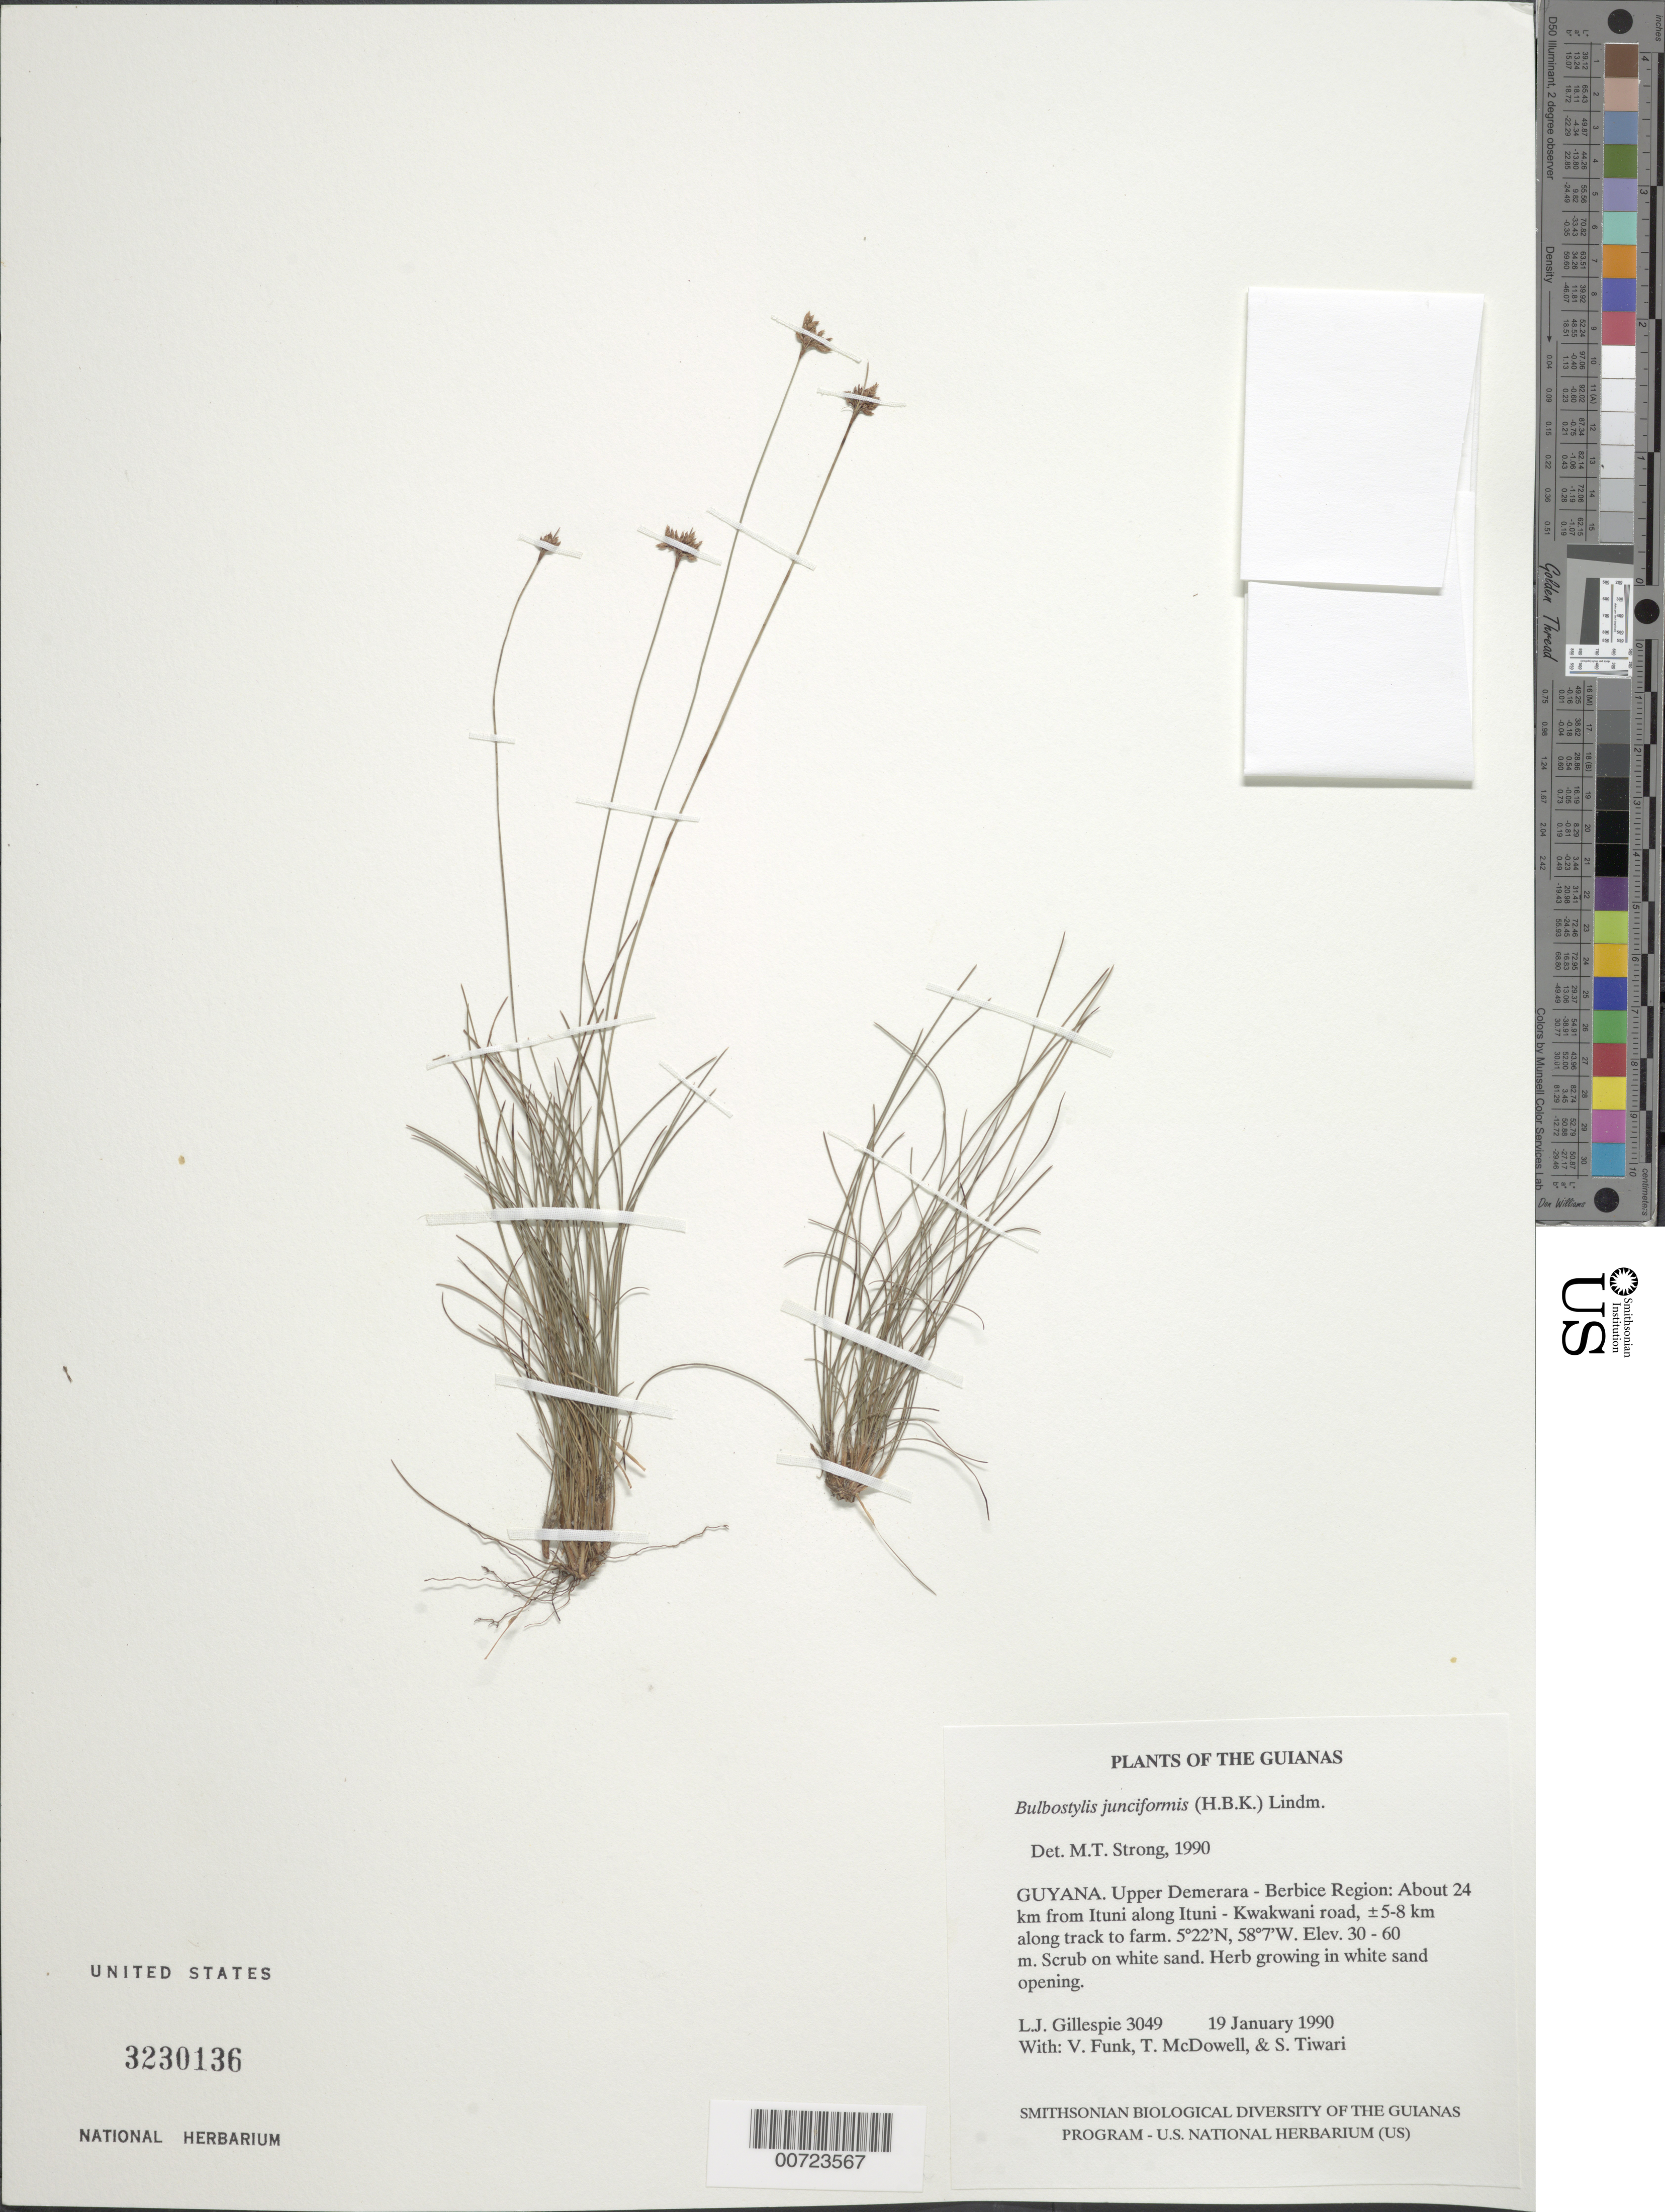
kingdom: Plantae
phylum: Tracheophyta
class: Liliopsida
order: Poales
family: Cyperaceae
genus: Bulbostylis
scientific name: Bulbostylis junciformis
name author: (Kunth) C.B. Clarke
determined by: Strong, M. T., (US), Smithsonian Institution - National Museum of Natural History (UNITED STATES)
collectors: L. J. Gillespie, V. Funk, T. McDowell & S. Tiwari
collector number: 3049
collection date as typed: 19 January 1990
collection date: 1990-01-19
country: Guyana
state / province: U. Demerara-Berbice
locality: About 24 km from Ituni along Ituni - Kwakwani road, ±5-8 km along track to farm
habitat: Scrub on white sand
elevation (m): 30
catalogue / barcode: US 3230136